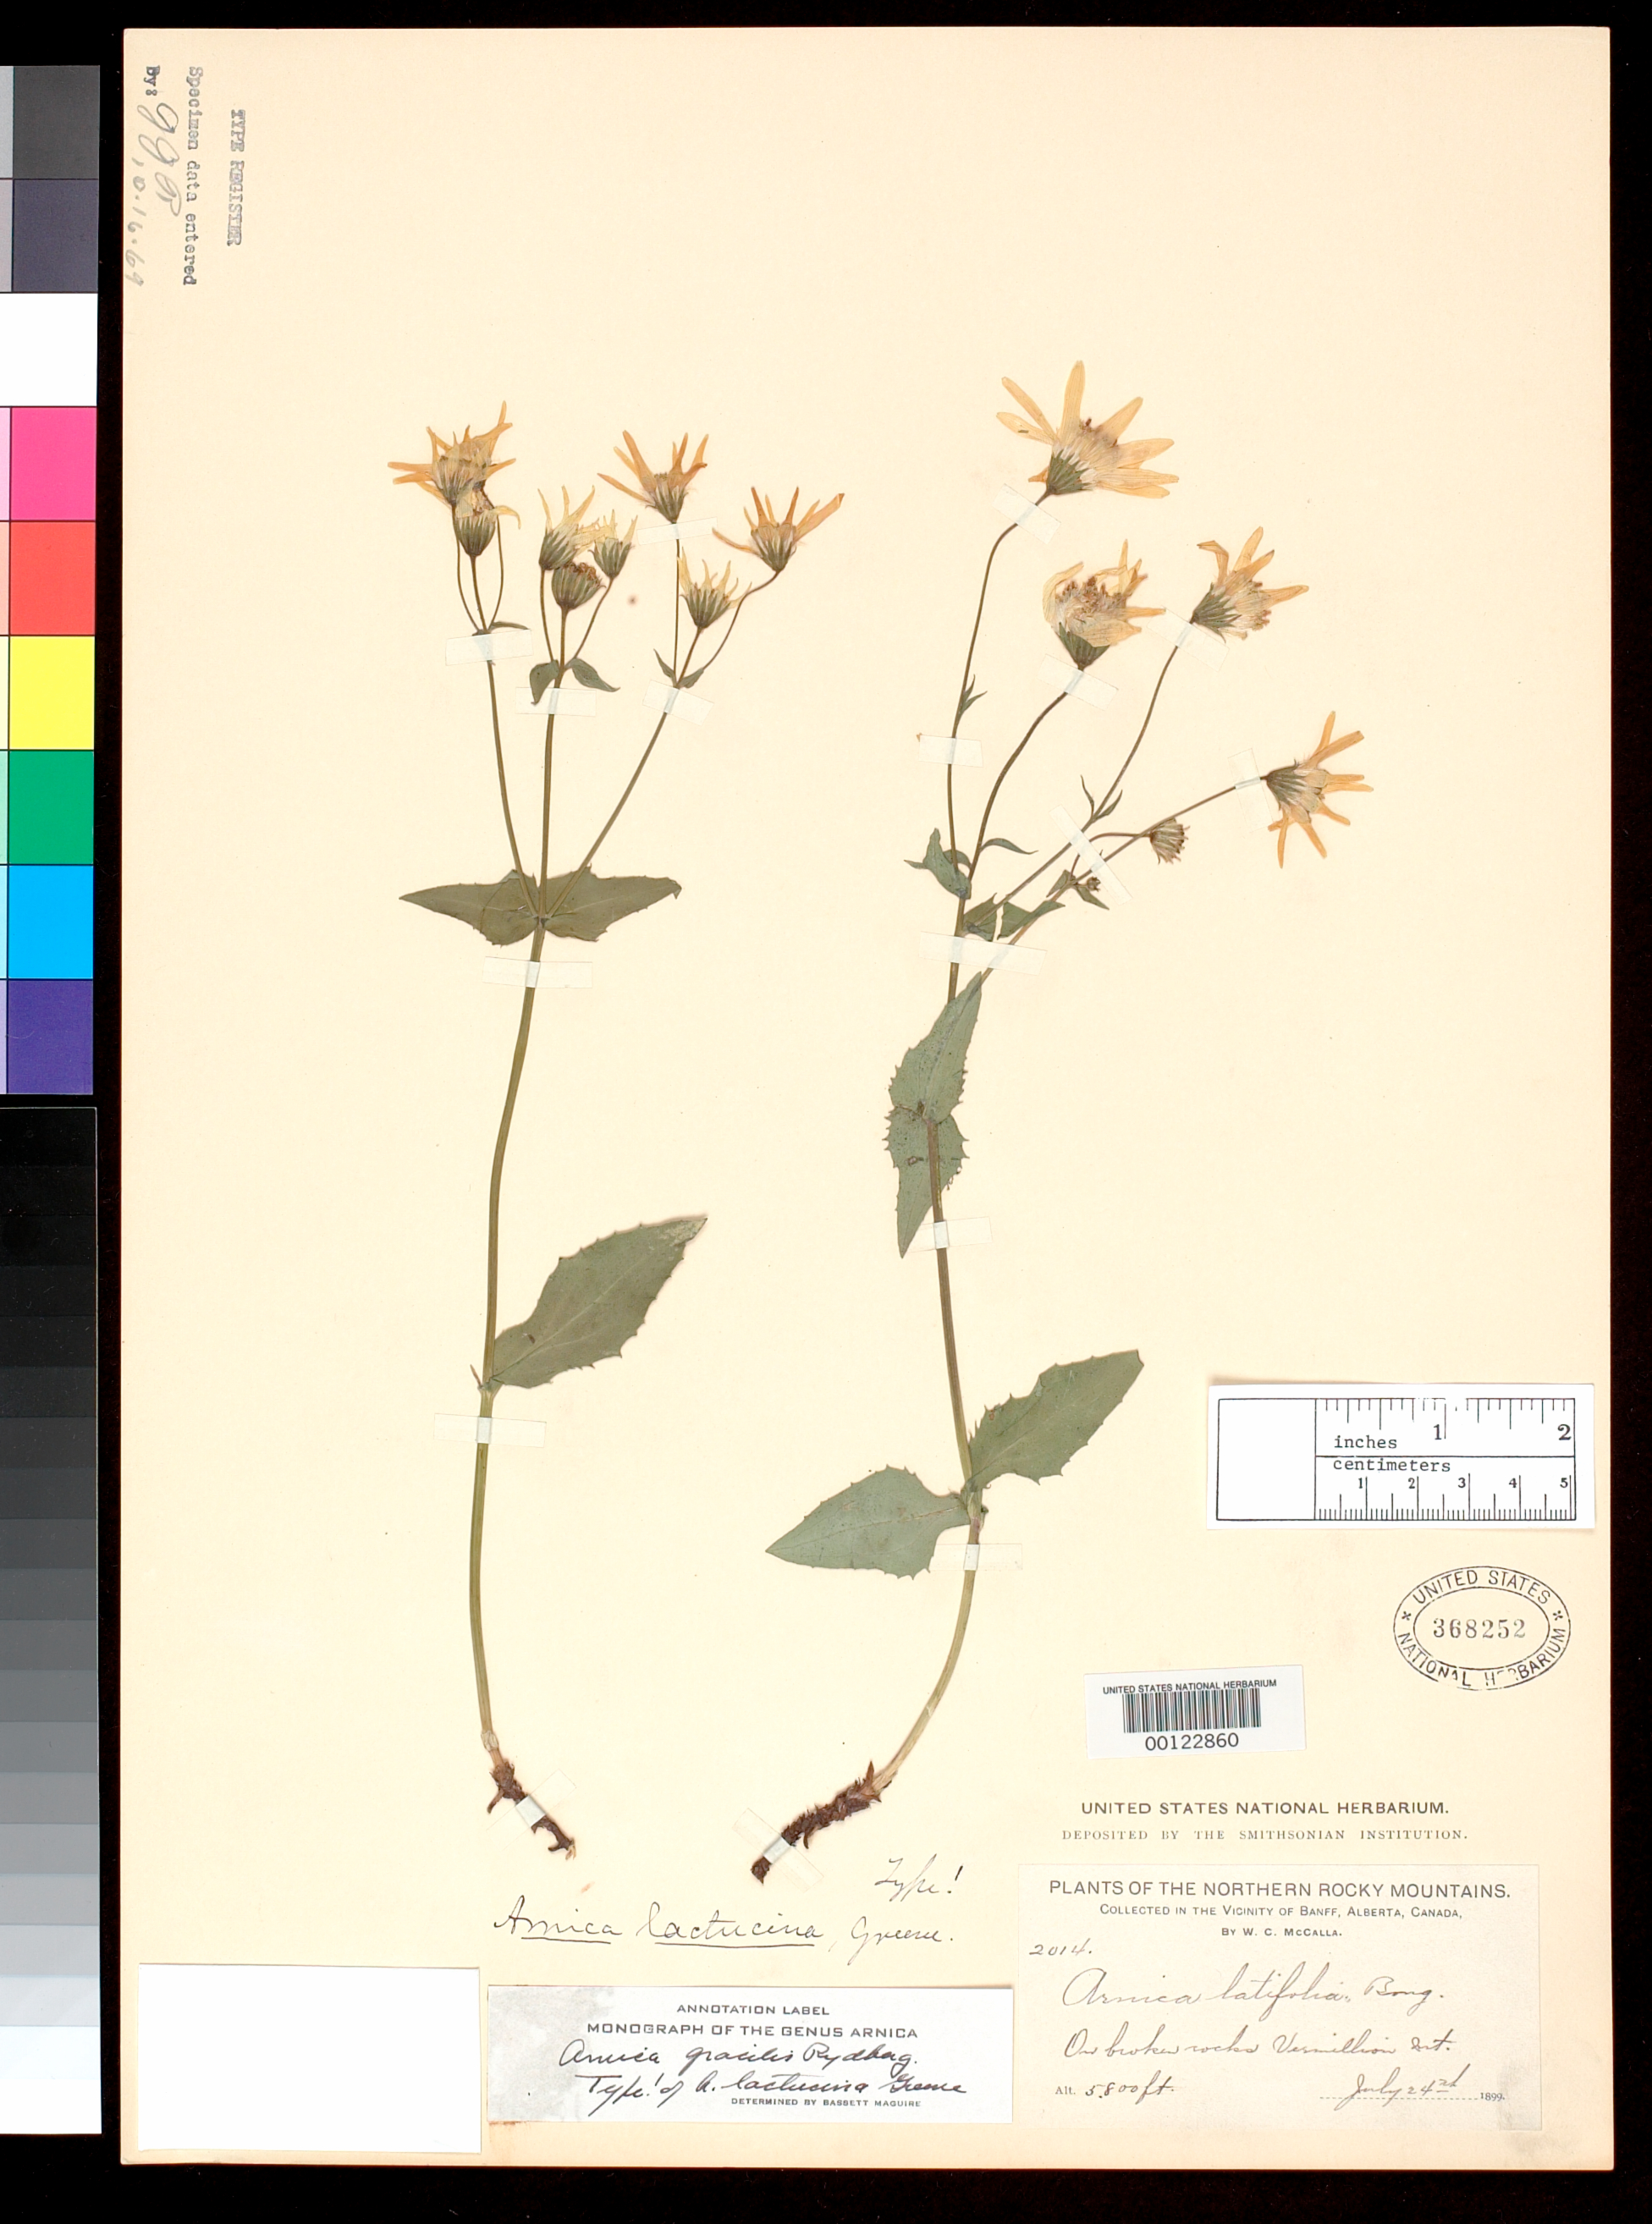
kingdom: Plantae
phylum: Tracheophyta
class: Magnoliopsida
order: Asterales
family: Asteraceae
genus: Arnica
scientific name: Arnica lactucina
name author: Greene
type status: Holotype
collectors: W. McCalla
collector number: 2014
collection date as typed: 24 Jul 1899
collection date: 1899-07-24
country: Canada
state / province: Alberta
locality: Banff, Vermillion Mountain; alt. 5800 ft.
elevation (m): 1768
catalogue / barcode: US 368252